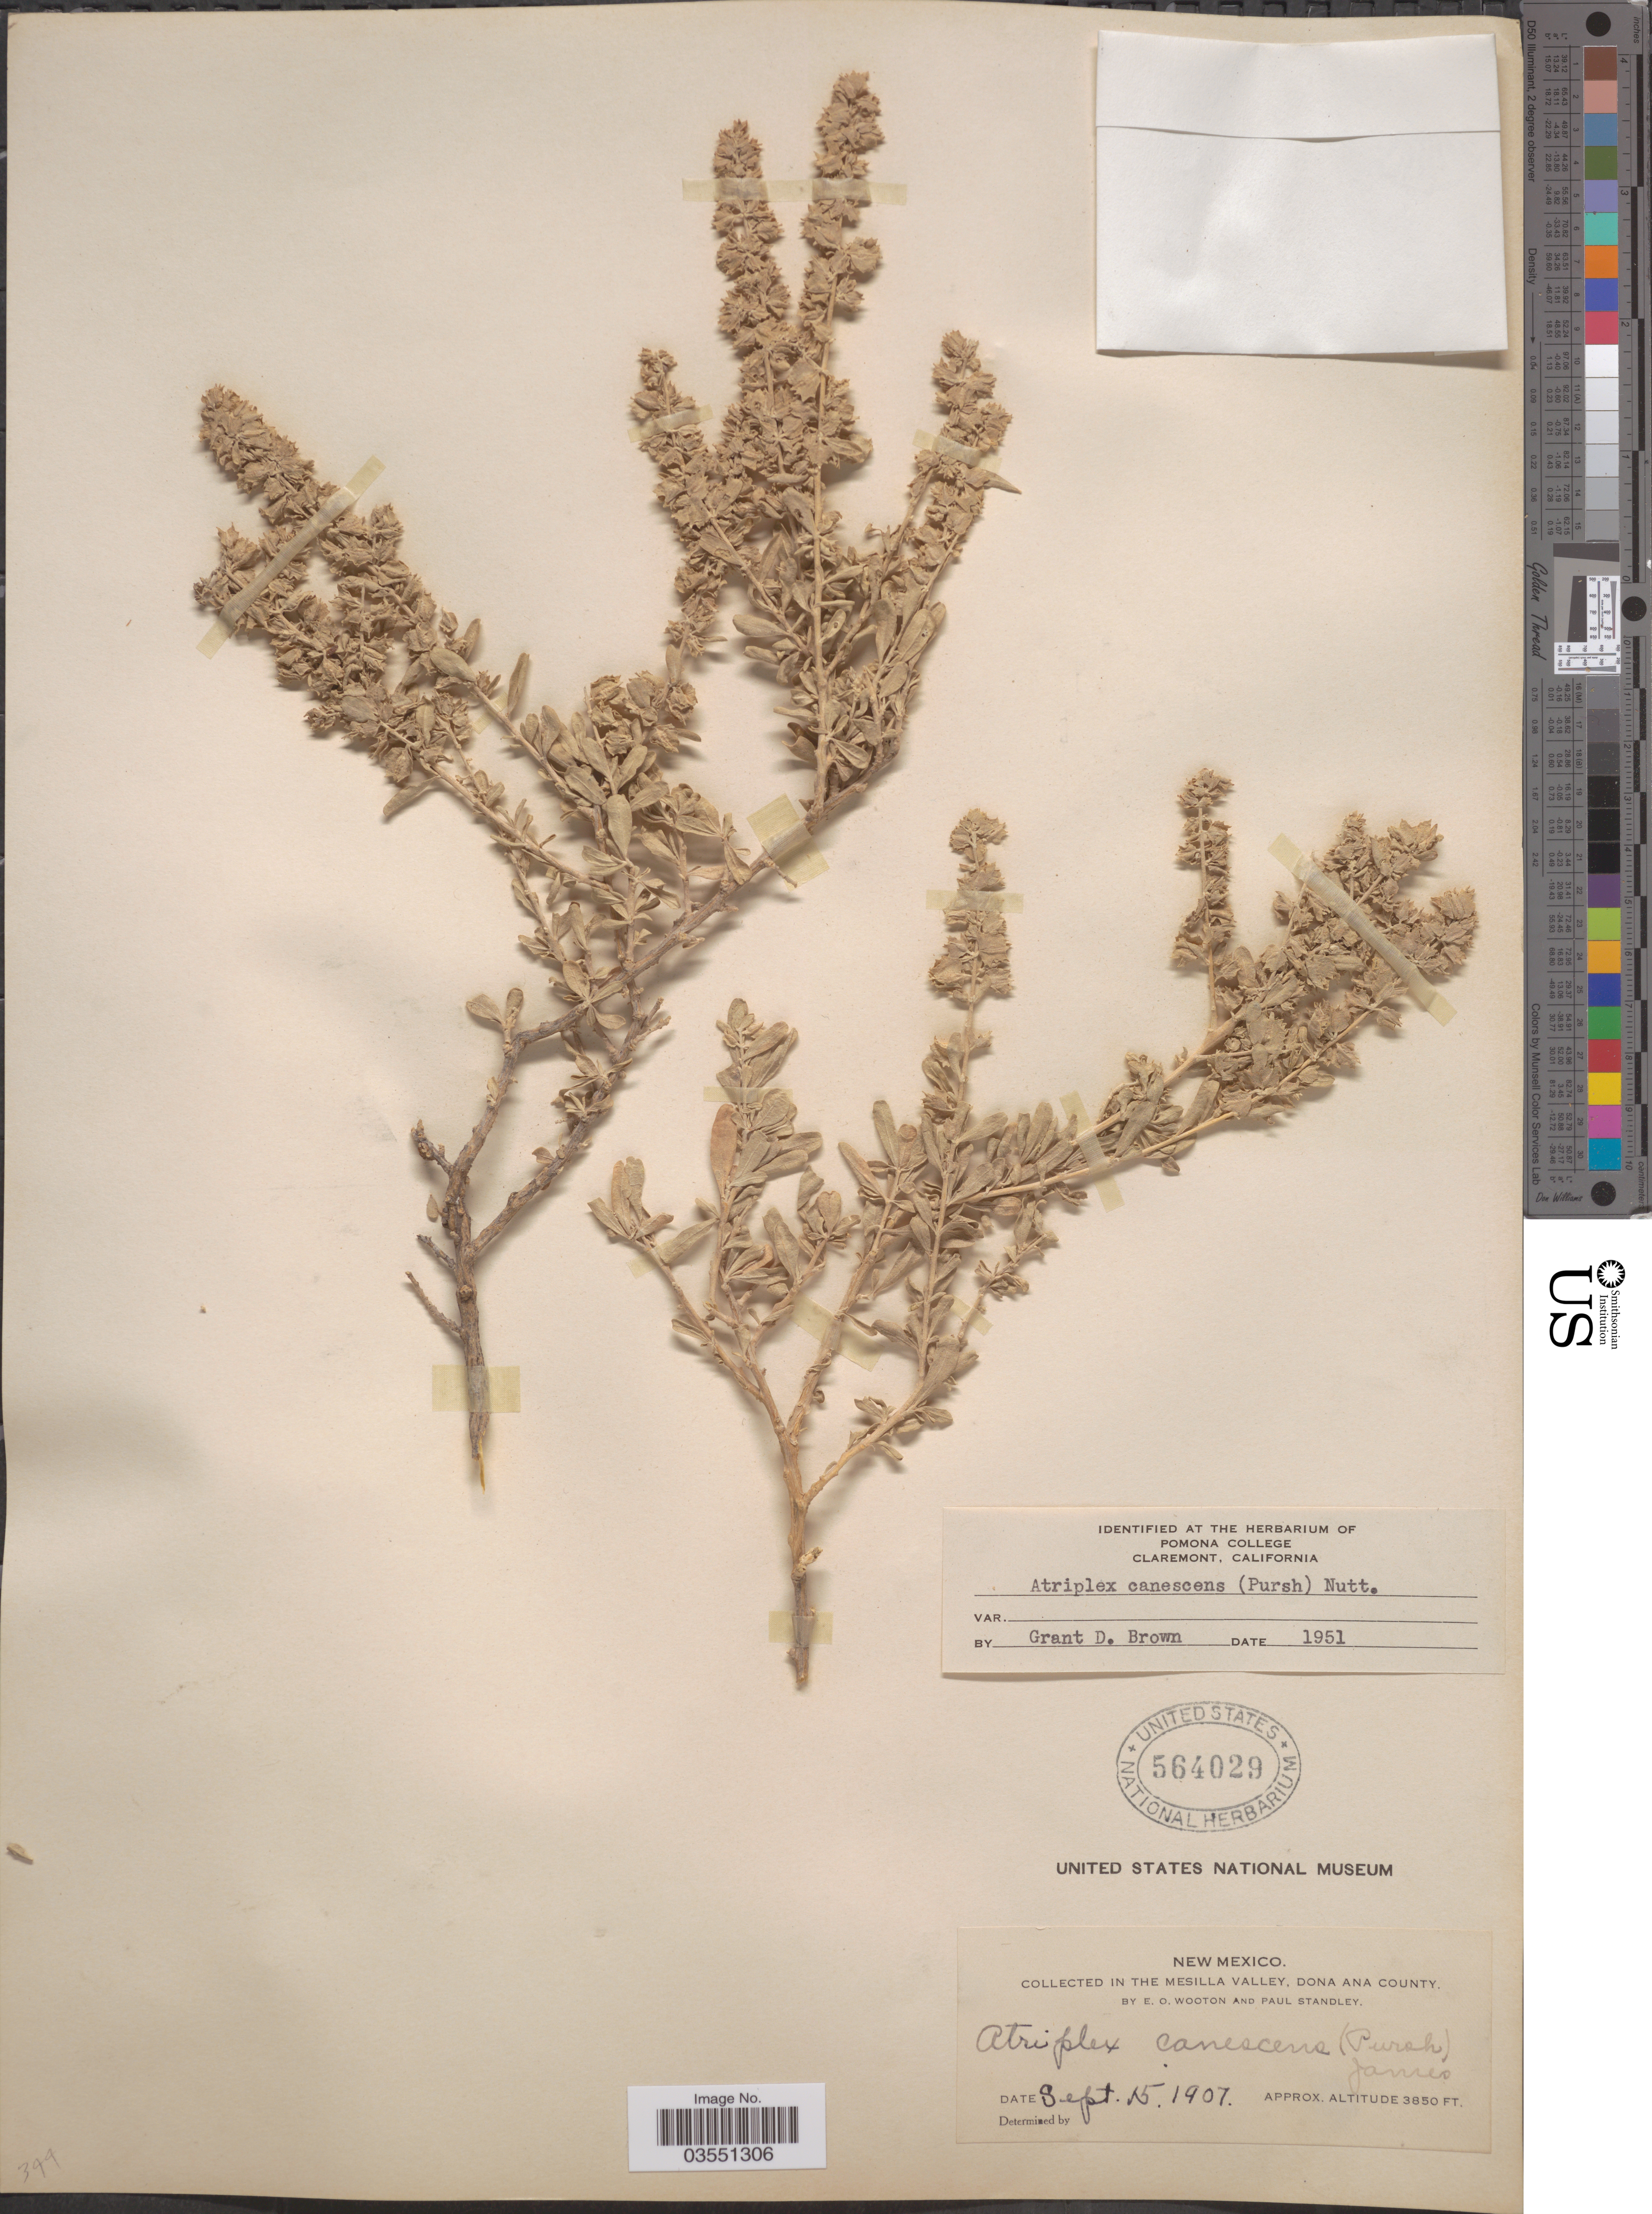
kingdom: Plantae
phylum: Tracheophyta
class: Magnoliopsida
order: Caryophyllales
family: Amaranthaceae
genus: Atriplex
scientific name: Atriplex canescens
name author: (Pursh) Nutt.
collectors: E. O. Wooton & P. C. Standley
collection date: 1907-09-15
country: United States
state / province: New Mexico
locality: In the Mesilla Valley, Dona Ana County.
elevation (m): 1173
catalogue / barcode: US 564029